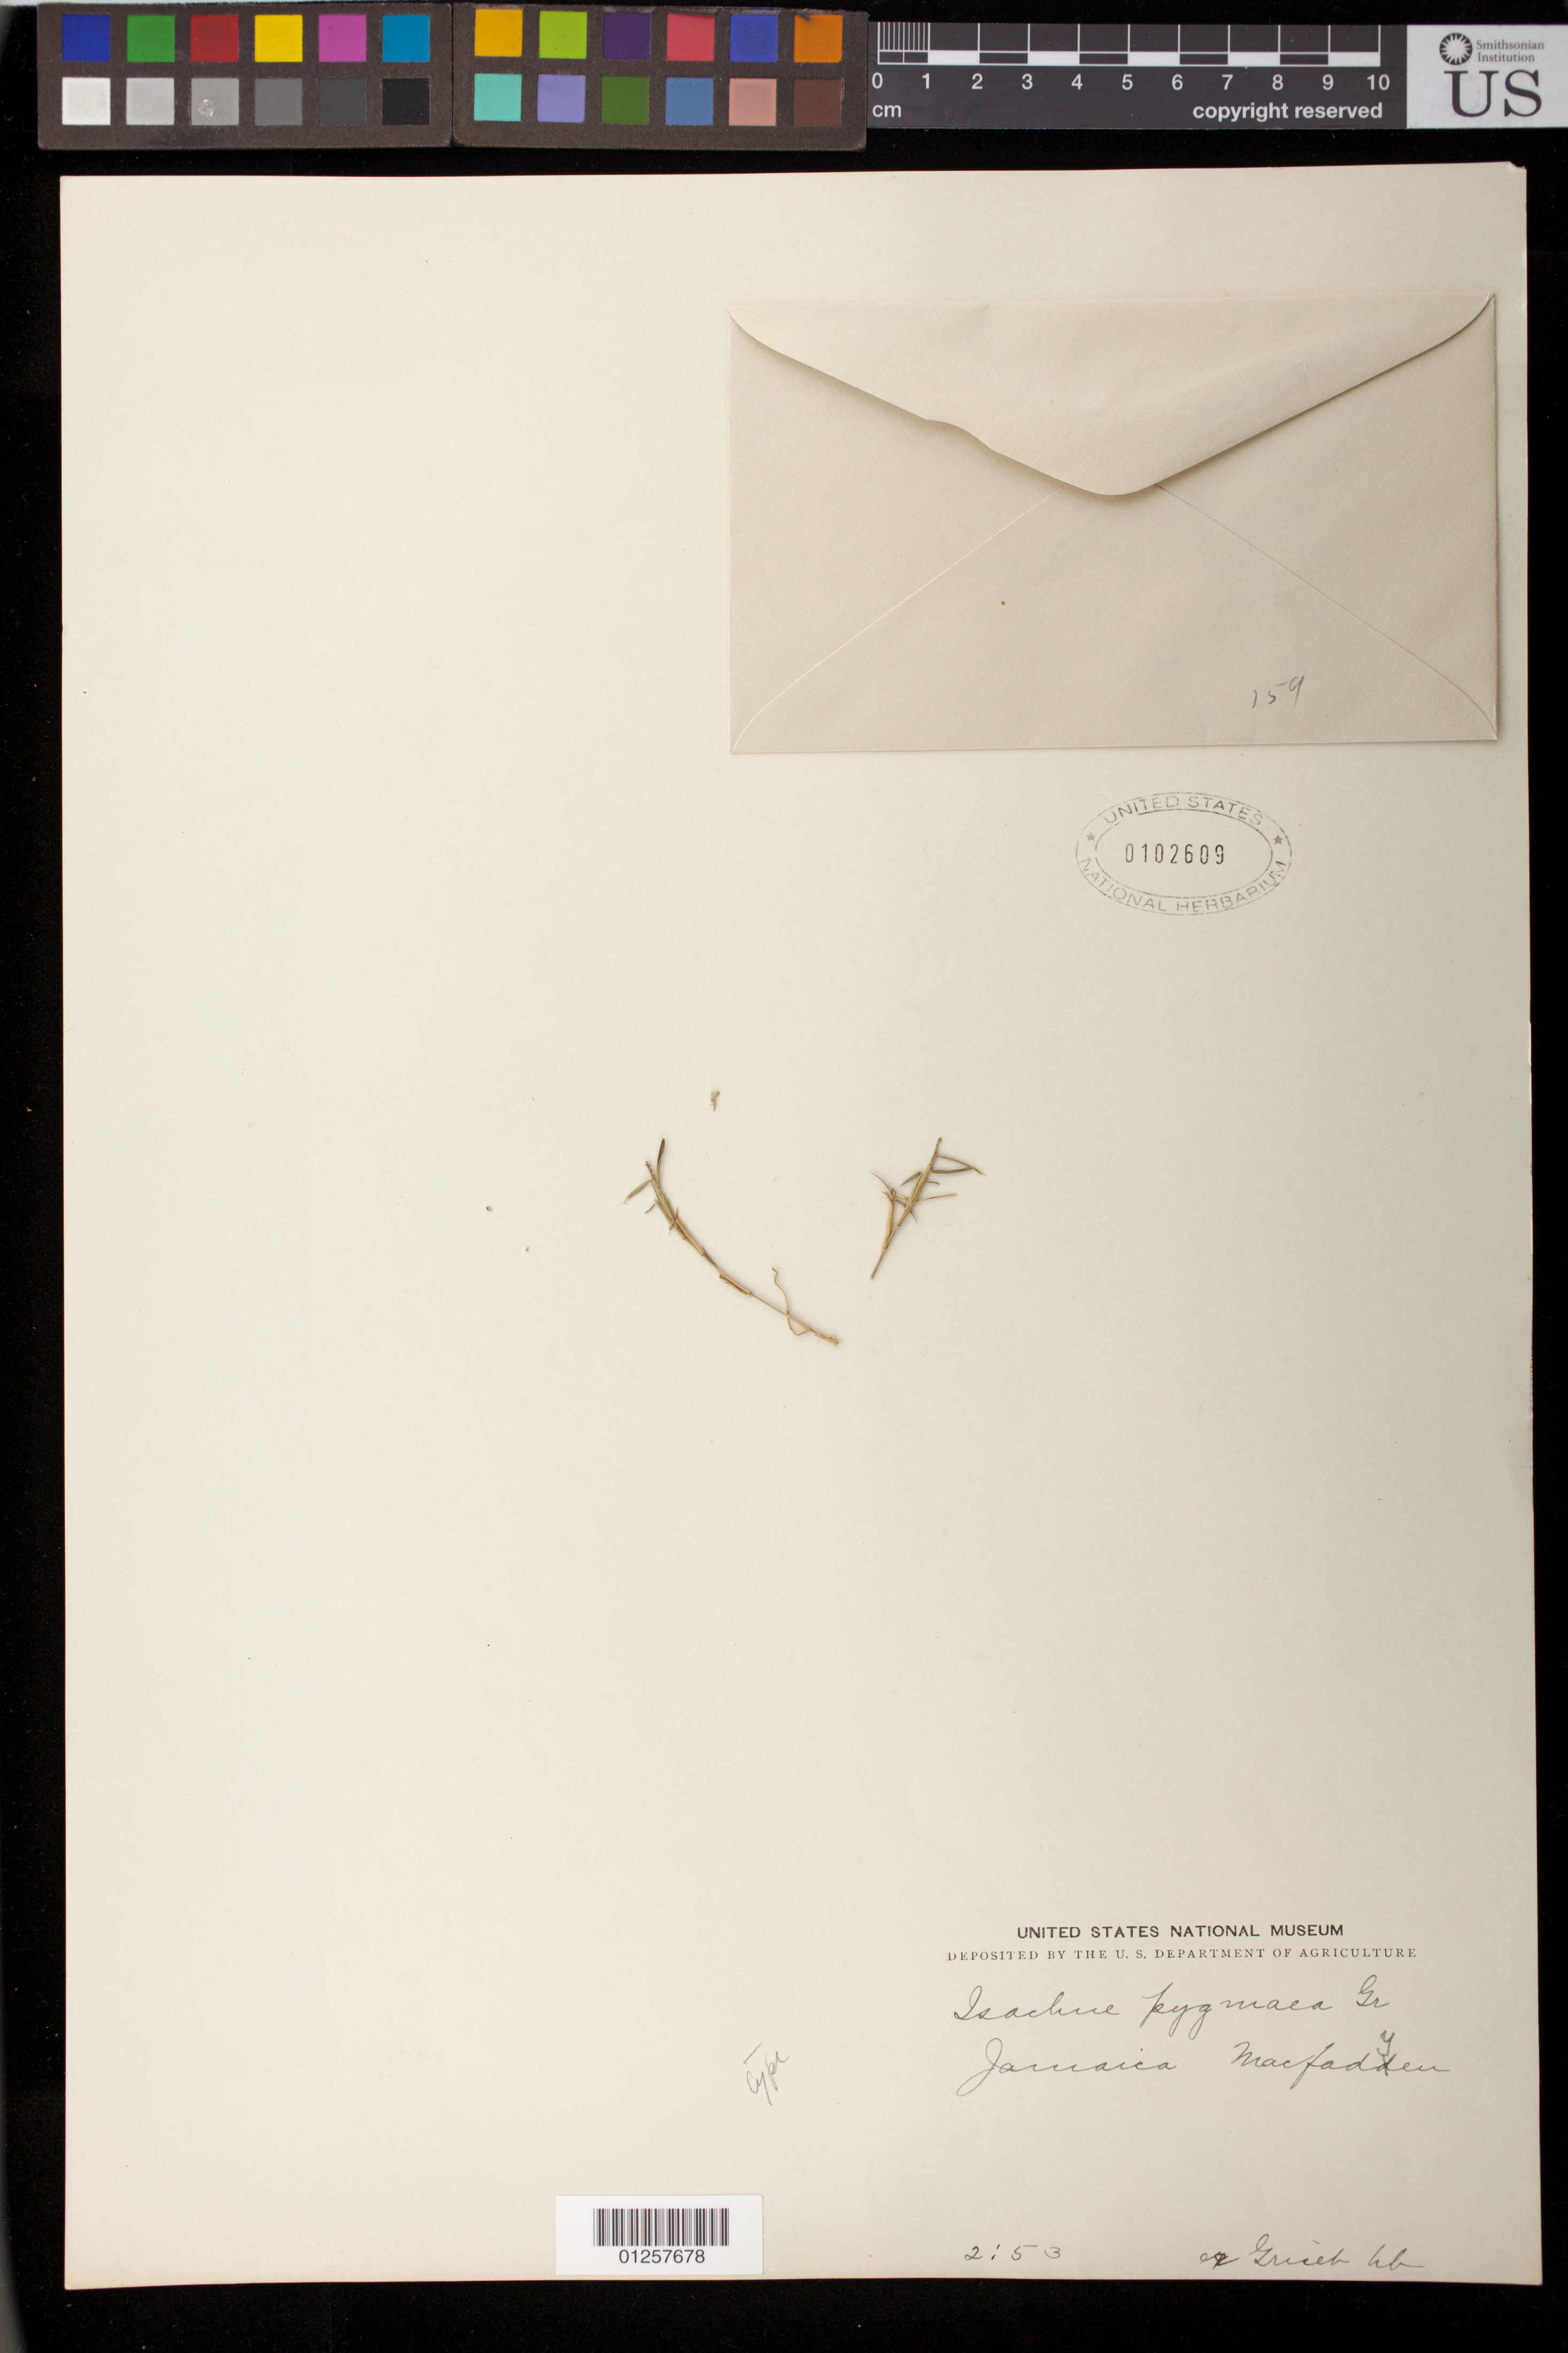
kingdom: Plantae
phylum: Tracheophyta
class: Liliopsida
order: Poales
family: Poaceae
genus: Isachne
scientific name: Isachne pygmaea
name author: Griseb.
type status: Type Collection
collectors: J. Macfadyen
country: Jamaica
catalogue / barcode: US 102609